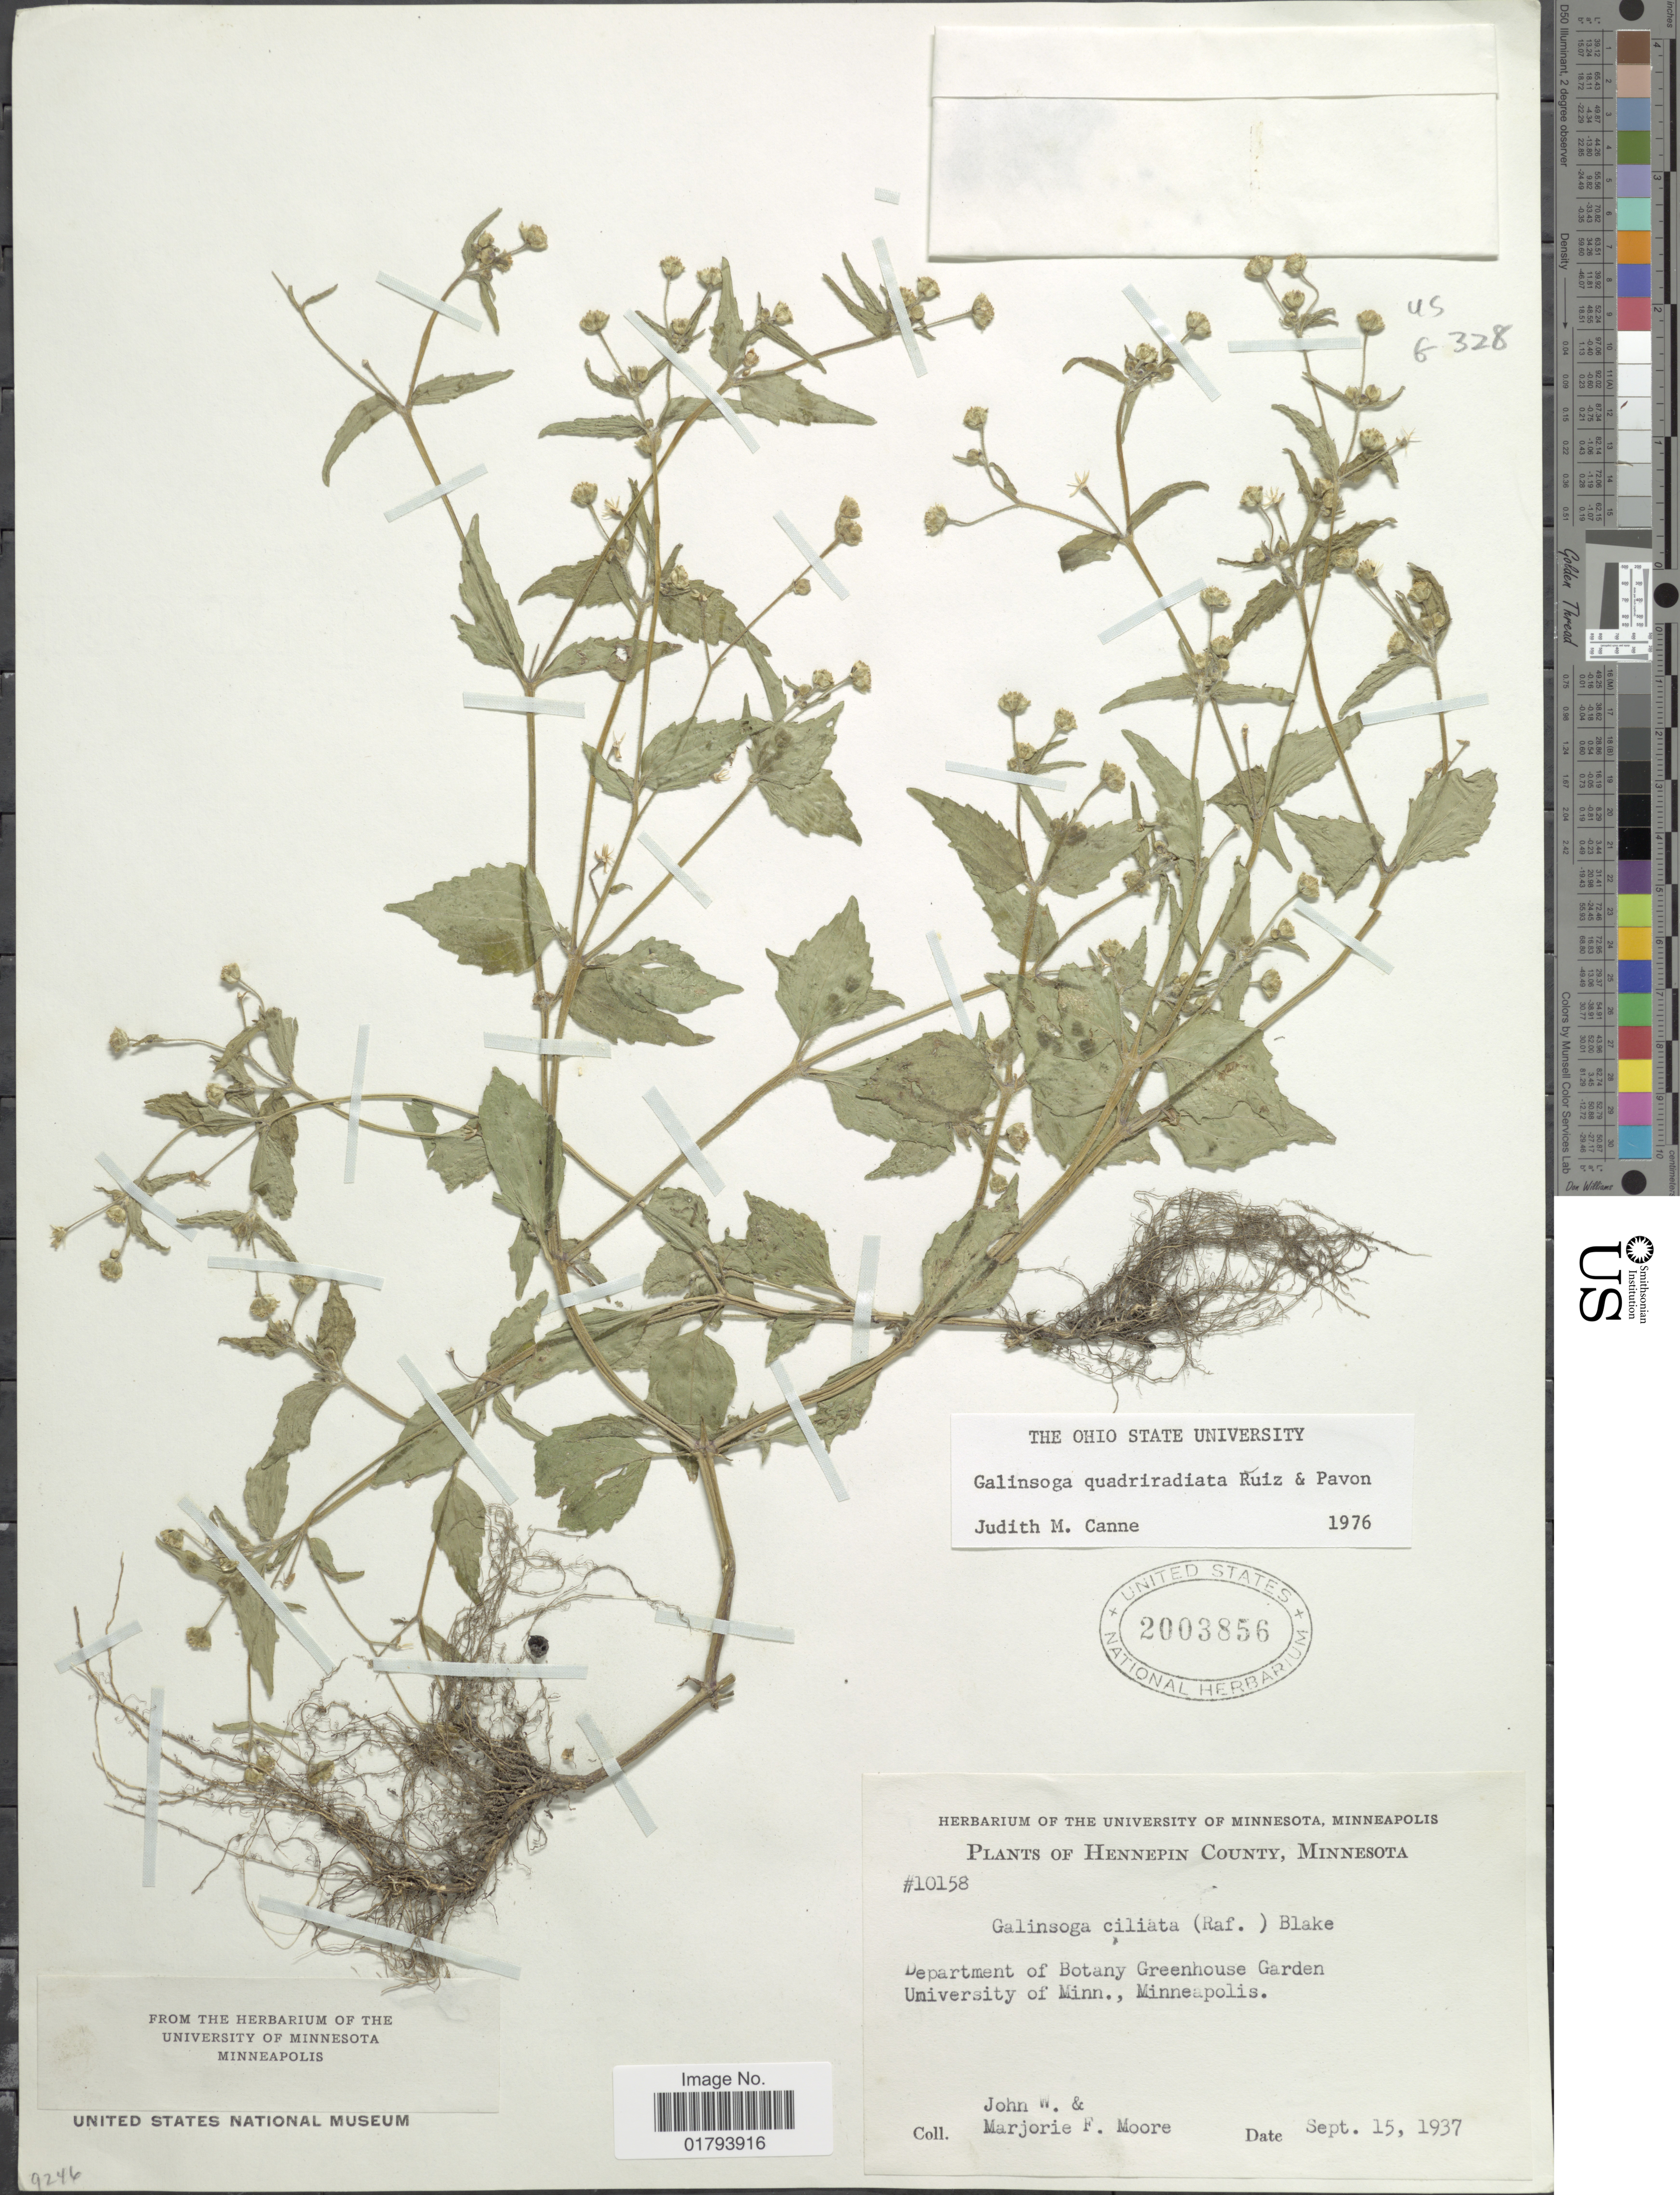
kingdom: Plantae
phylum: Tracheophyta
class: Magnoliopsida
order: Asterales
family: Asteraceae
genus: Galinsoga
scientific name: Galinsoga quadriradiata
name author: Ruiz & Pav.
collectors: J. Moore & M. F. Moore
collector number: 10158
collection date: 1937-09-15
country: United States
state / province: Minnesota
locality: Hennepin County, Department of Botany Greenhouse Garden University of Minn., Minneapolis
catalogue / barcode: US 2003856